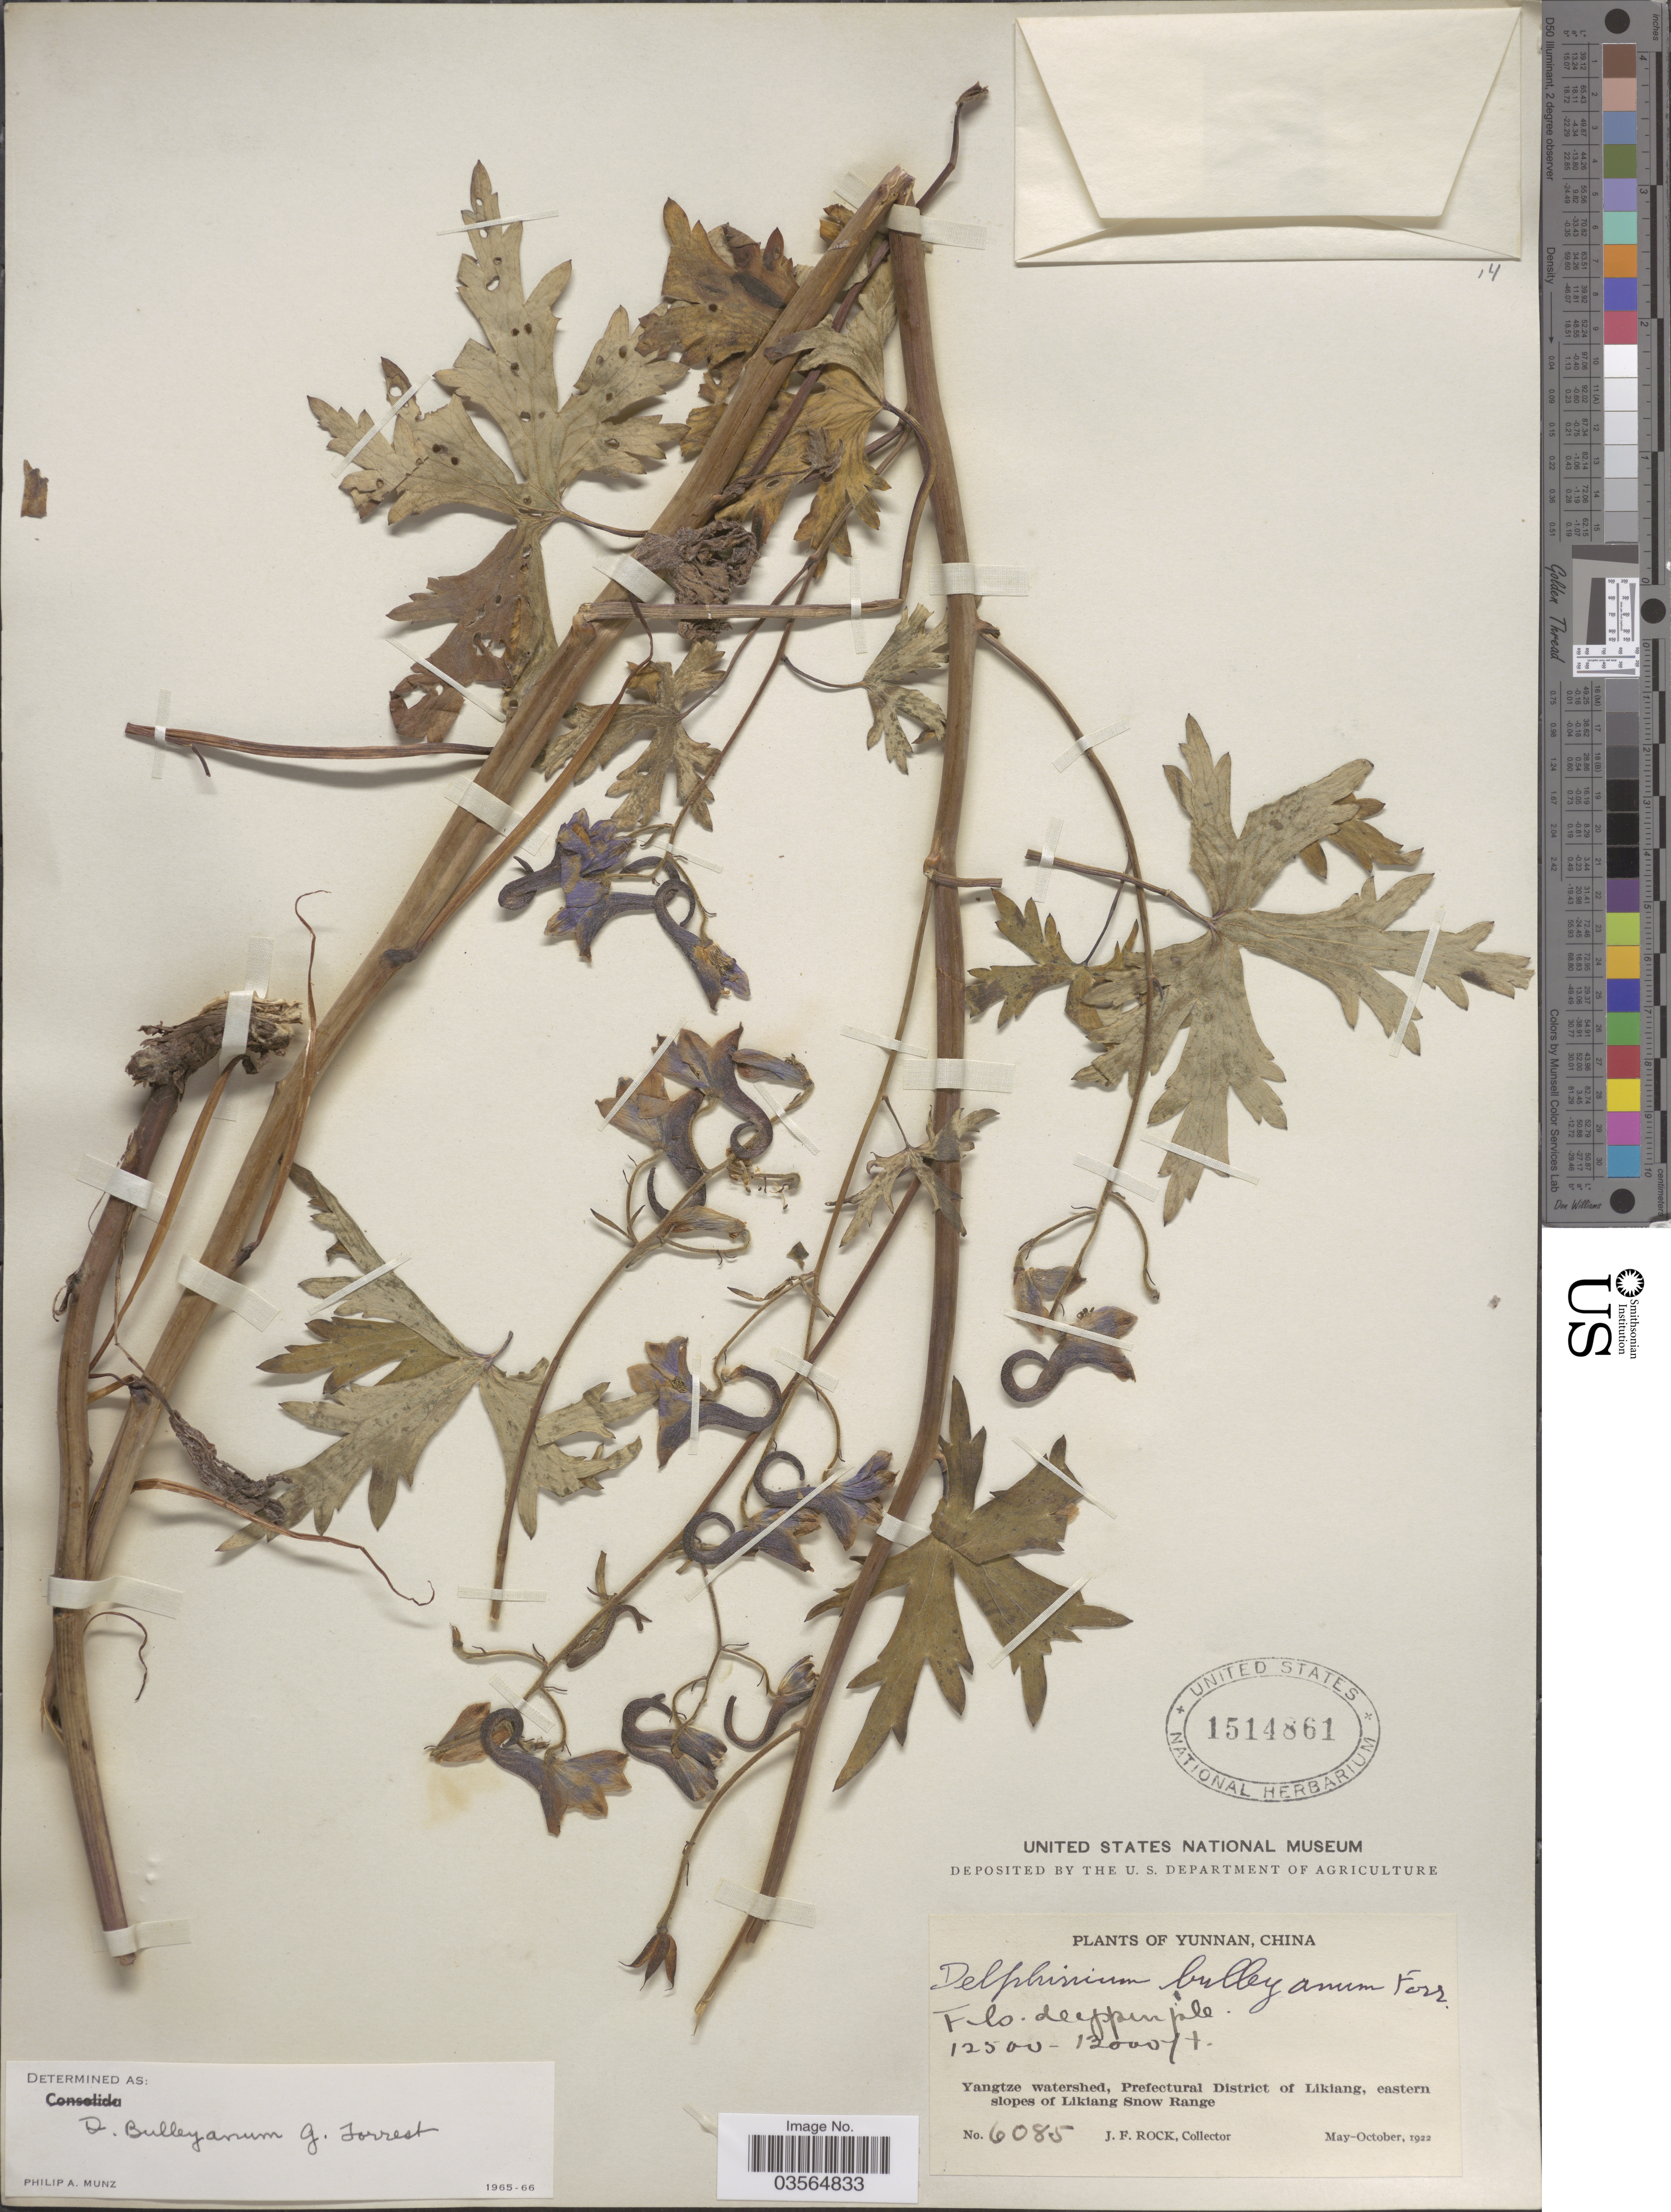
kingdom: Plantae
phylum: Tracheophyta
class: Magnoliopsida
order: Ranunculales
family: Ranunculaceae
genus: Delphinium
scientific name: Delphinium bulleyanum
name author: Forrest ex Diels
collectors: J. Rock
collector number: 6085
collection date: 1922-05/1922-10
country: China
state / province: Yunnan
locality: Yangtze watershed, Prefectural District of Likiang, eastern slopes of Likiang Snow Range.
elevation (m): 3810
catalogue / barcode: US 1514861